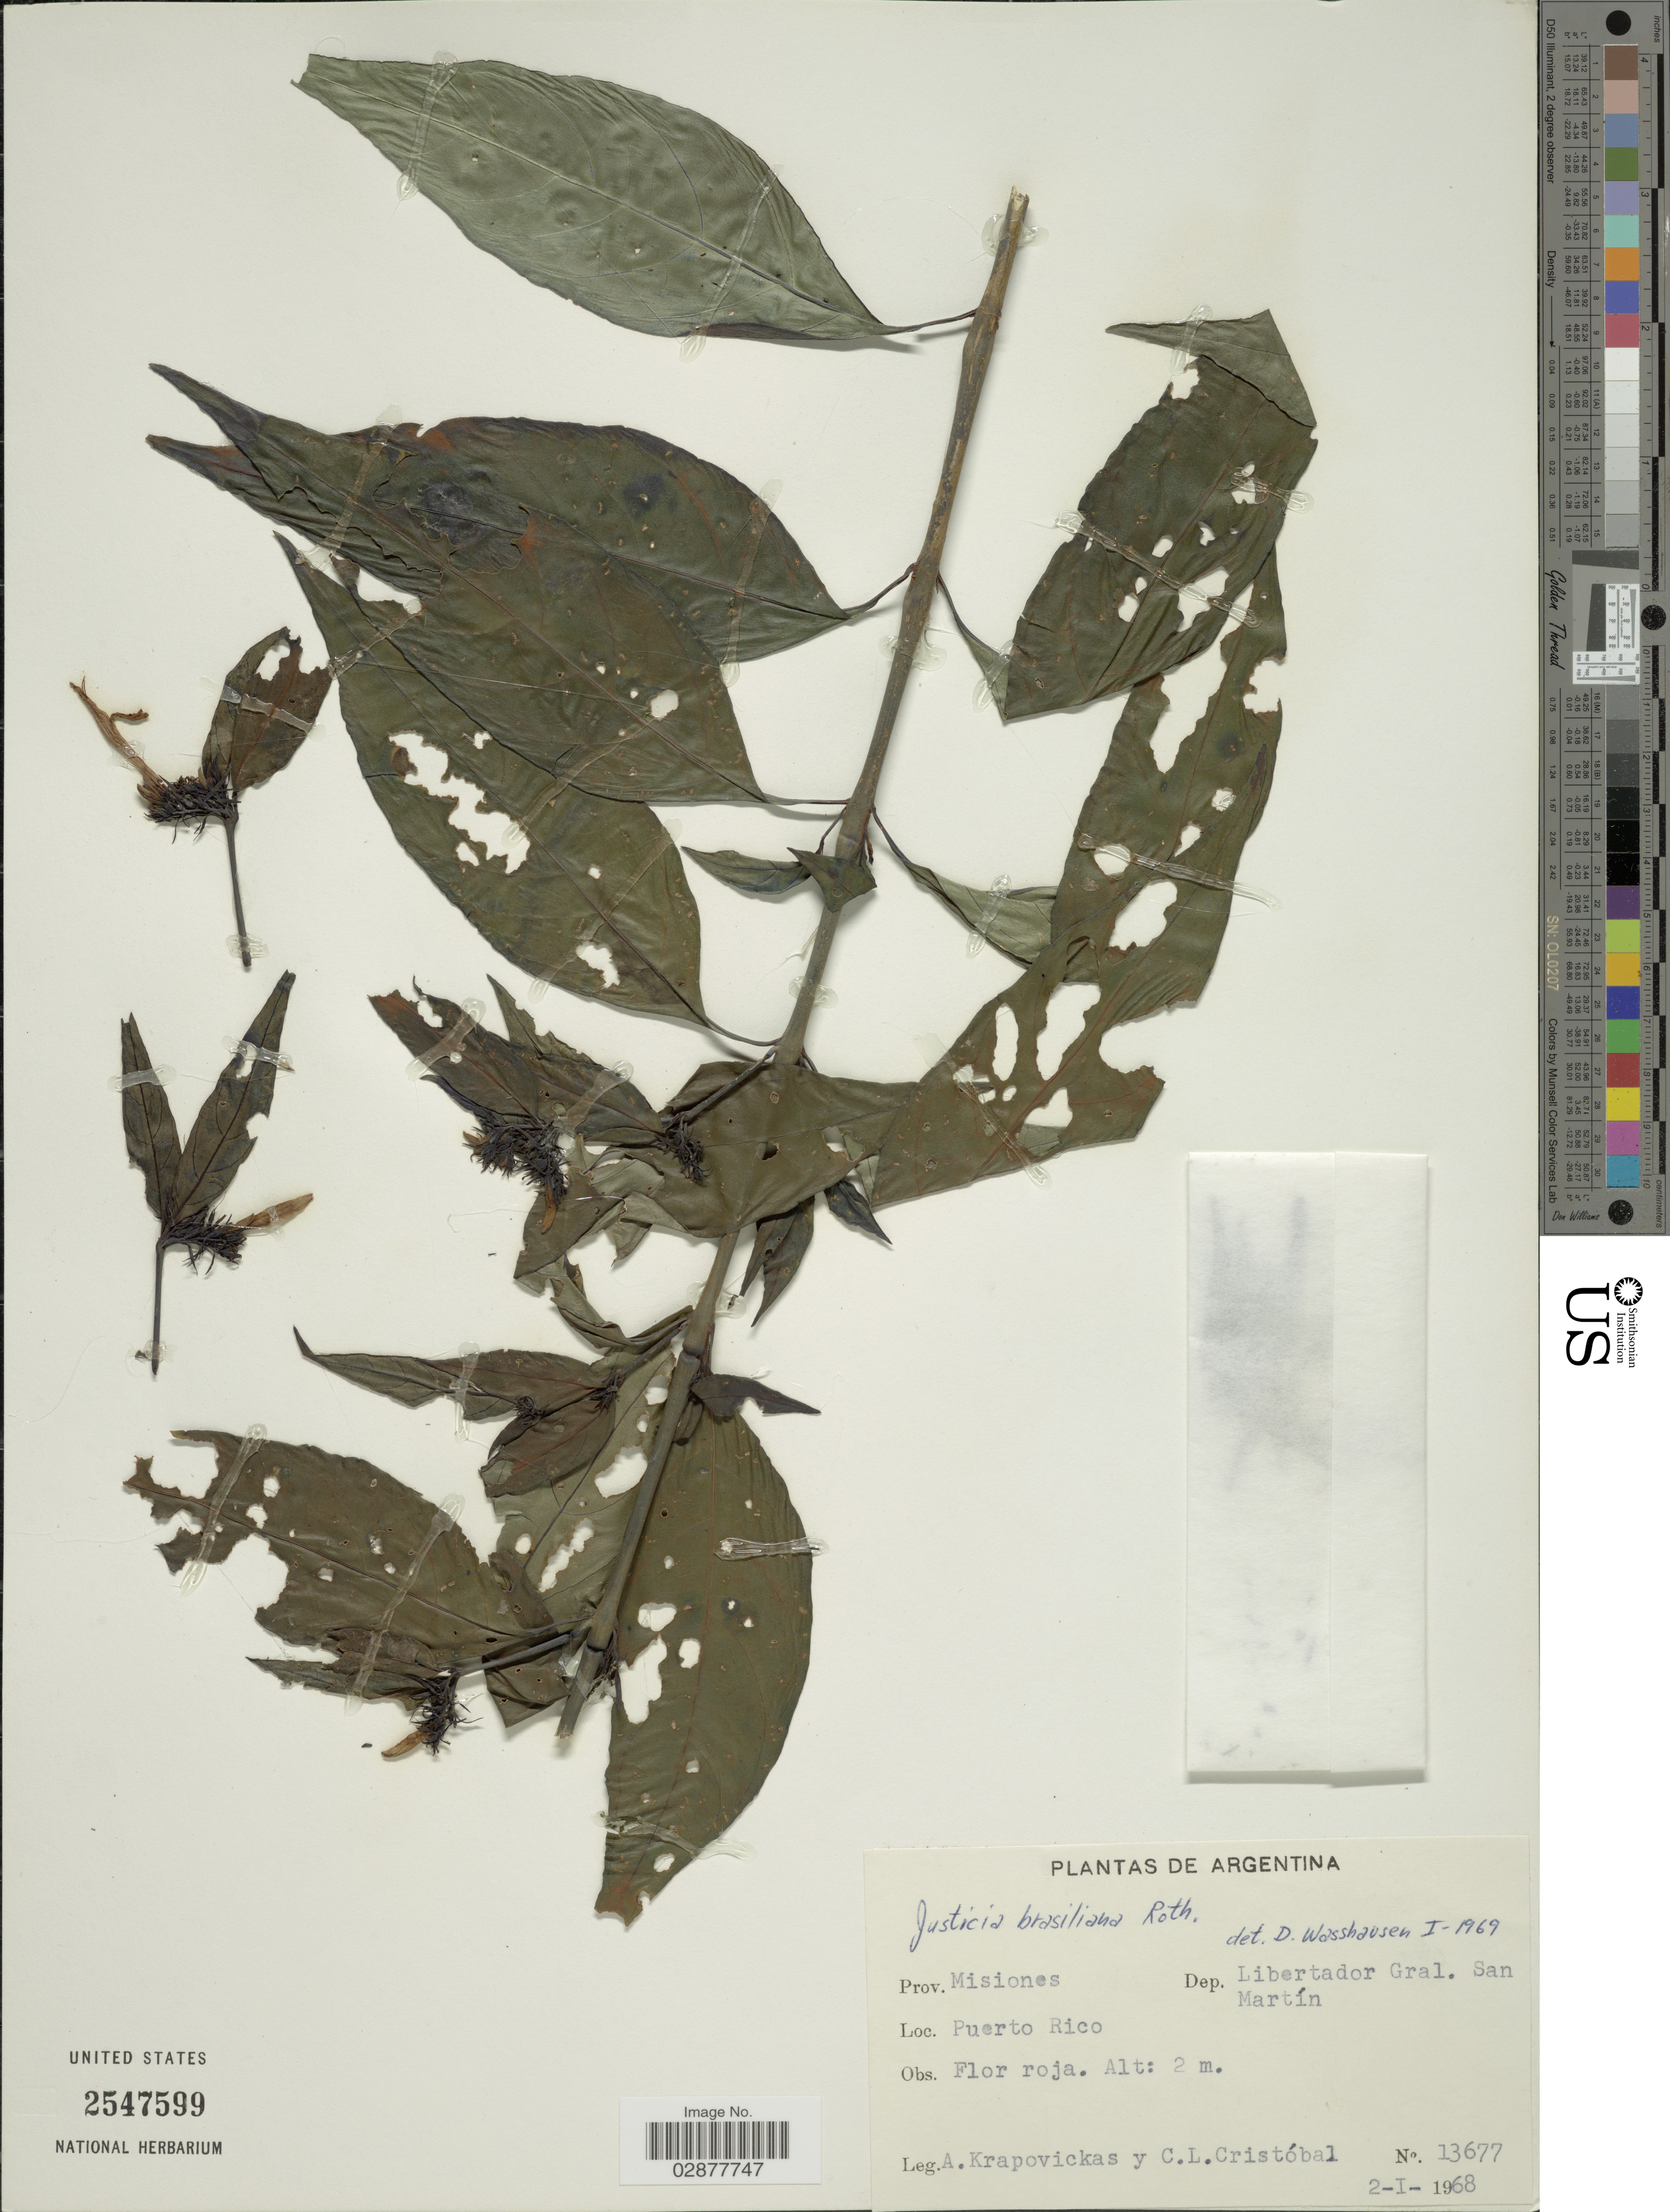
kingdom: Plantae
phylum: Tracheophyta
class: Magnoliopsida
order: Lamiales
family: Acanthaceae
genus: Justicia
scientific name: Justicia brasiliana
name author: Roth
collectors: A. Krapovickas & C. L. Cristóbal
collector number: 13677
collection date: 1968-01-02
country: Argentina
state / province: Misiones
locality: Prov. Misiones, Dep. Libertador Gral. San Martín. Puerto Rico.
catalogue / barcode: US 2547599